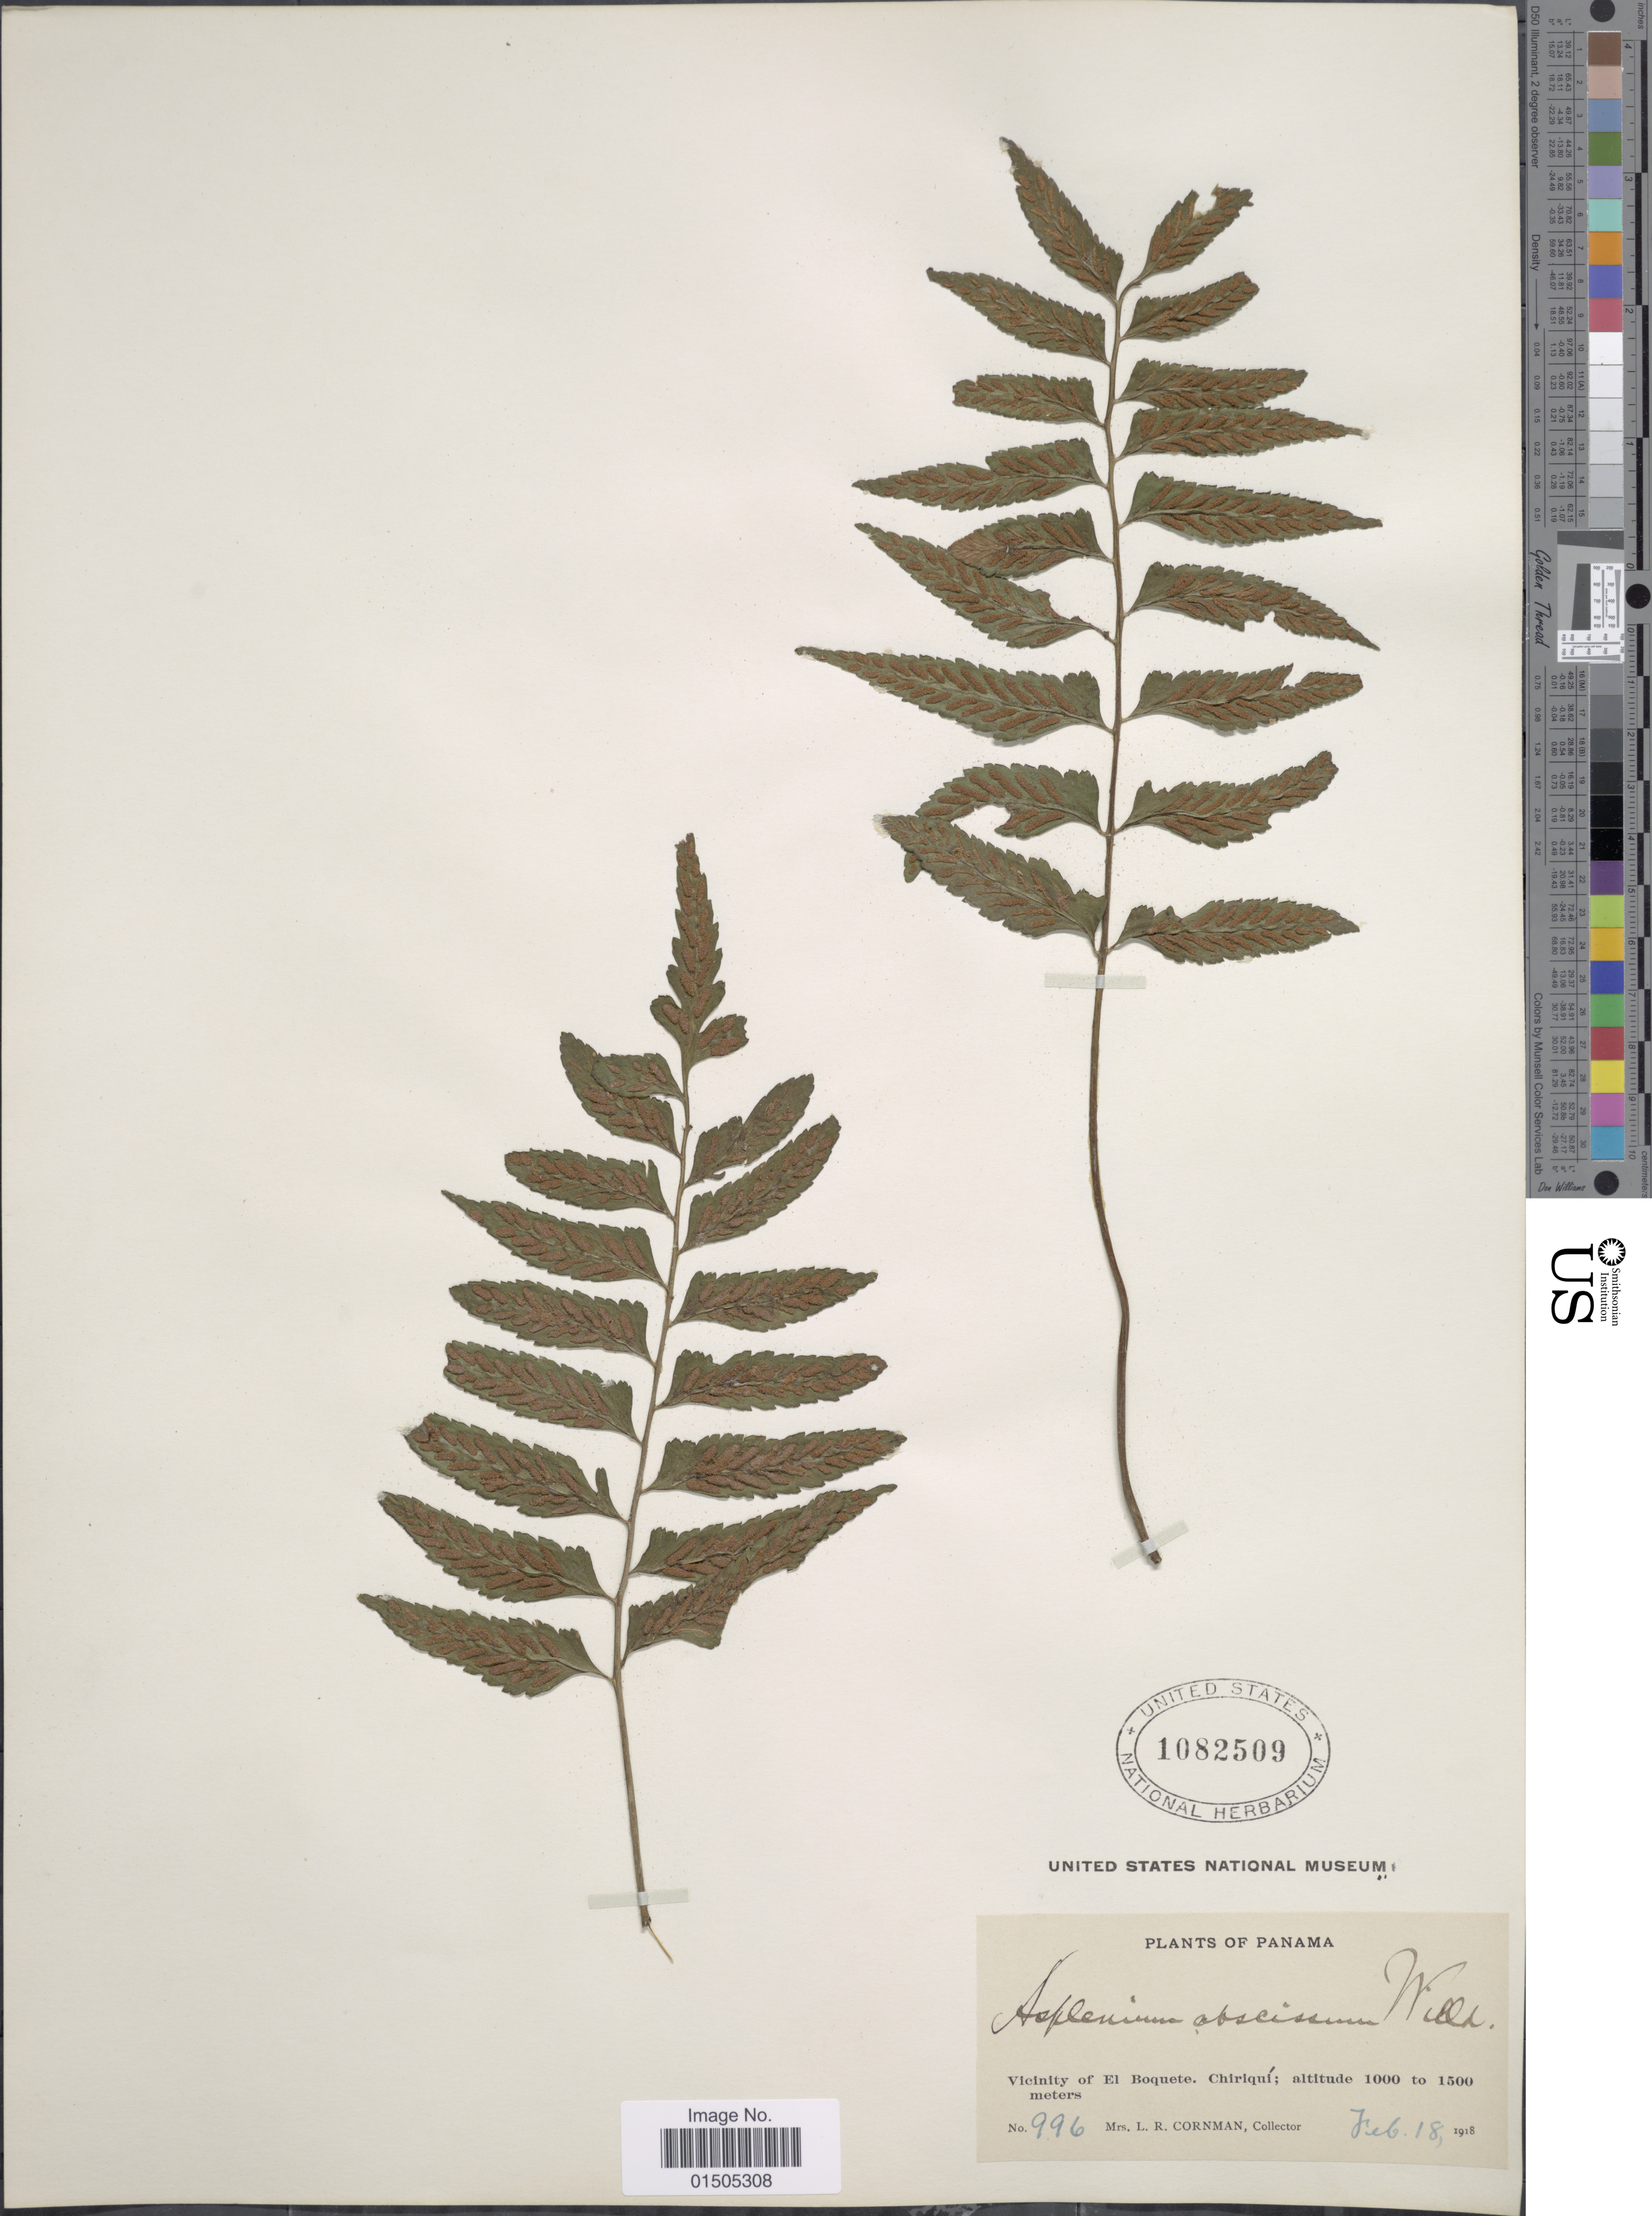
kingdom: Plantae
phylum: Tracheophyta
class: Polypodiopsida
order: Polypodiales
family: Aspleniaceae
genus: Asplenium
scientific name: Asplenium abscissum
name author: Willd.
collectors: L. Cornman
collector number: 996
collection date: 1918-02-18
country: Panama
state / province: Chiriqui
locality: Panama. Vicinity of El Boquete.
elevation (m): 1000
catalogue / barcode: US 1082509